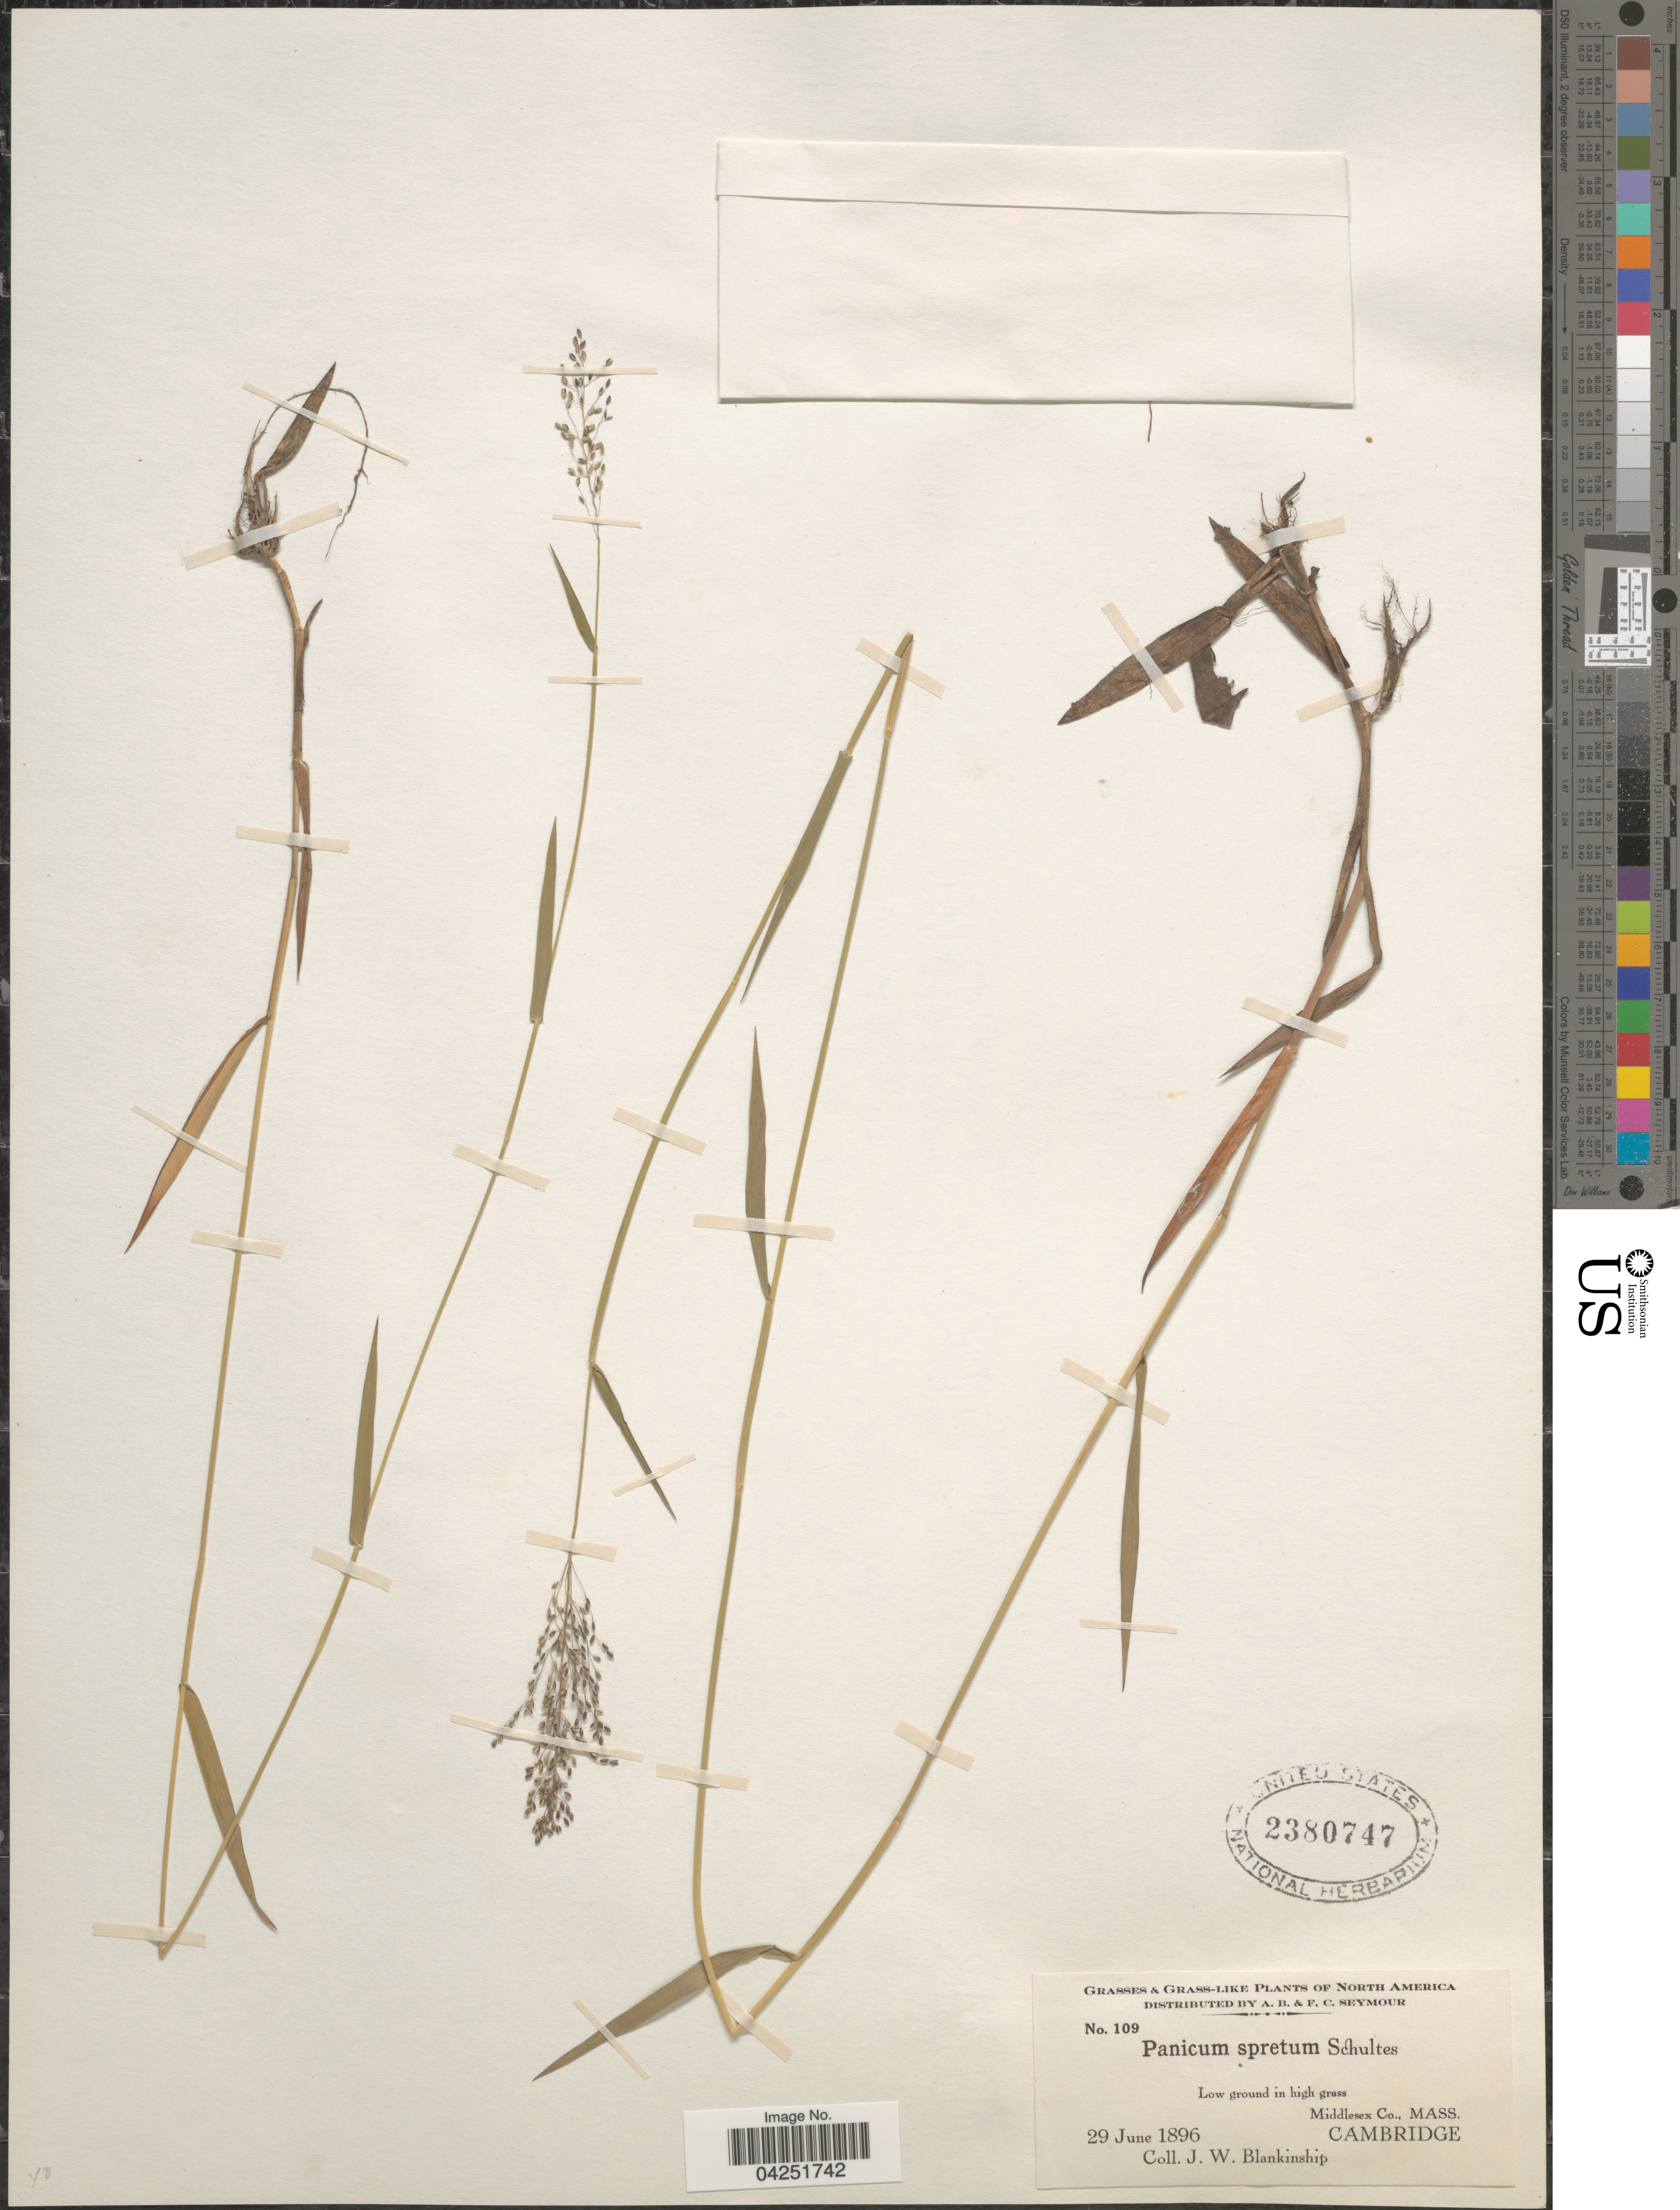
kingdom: Plantae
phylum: Tracheophyta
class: Liliopsida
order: Poales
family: Poaceae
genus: Dichanthelium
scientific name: Dichanthelium acuminatum var. densiflorum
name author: (Rand & Redfield) Gould & C.A. Clark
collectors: J. W. Blankinship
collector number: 109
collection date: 1896-06-29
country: United States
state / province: Massachusetts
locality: Middlesex Co. Cambridge.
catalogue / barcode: US 2380747